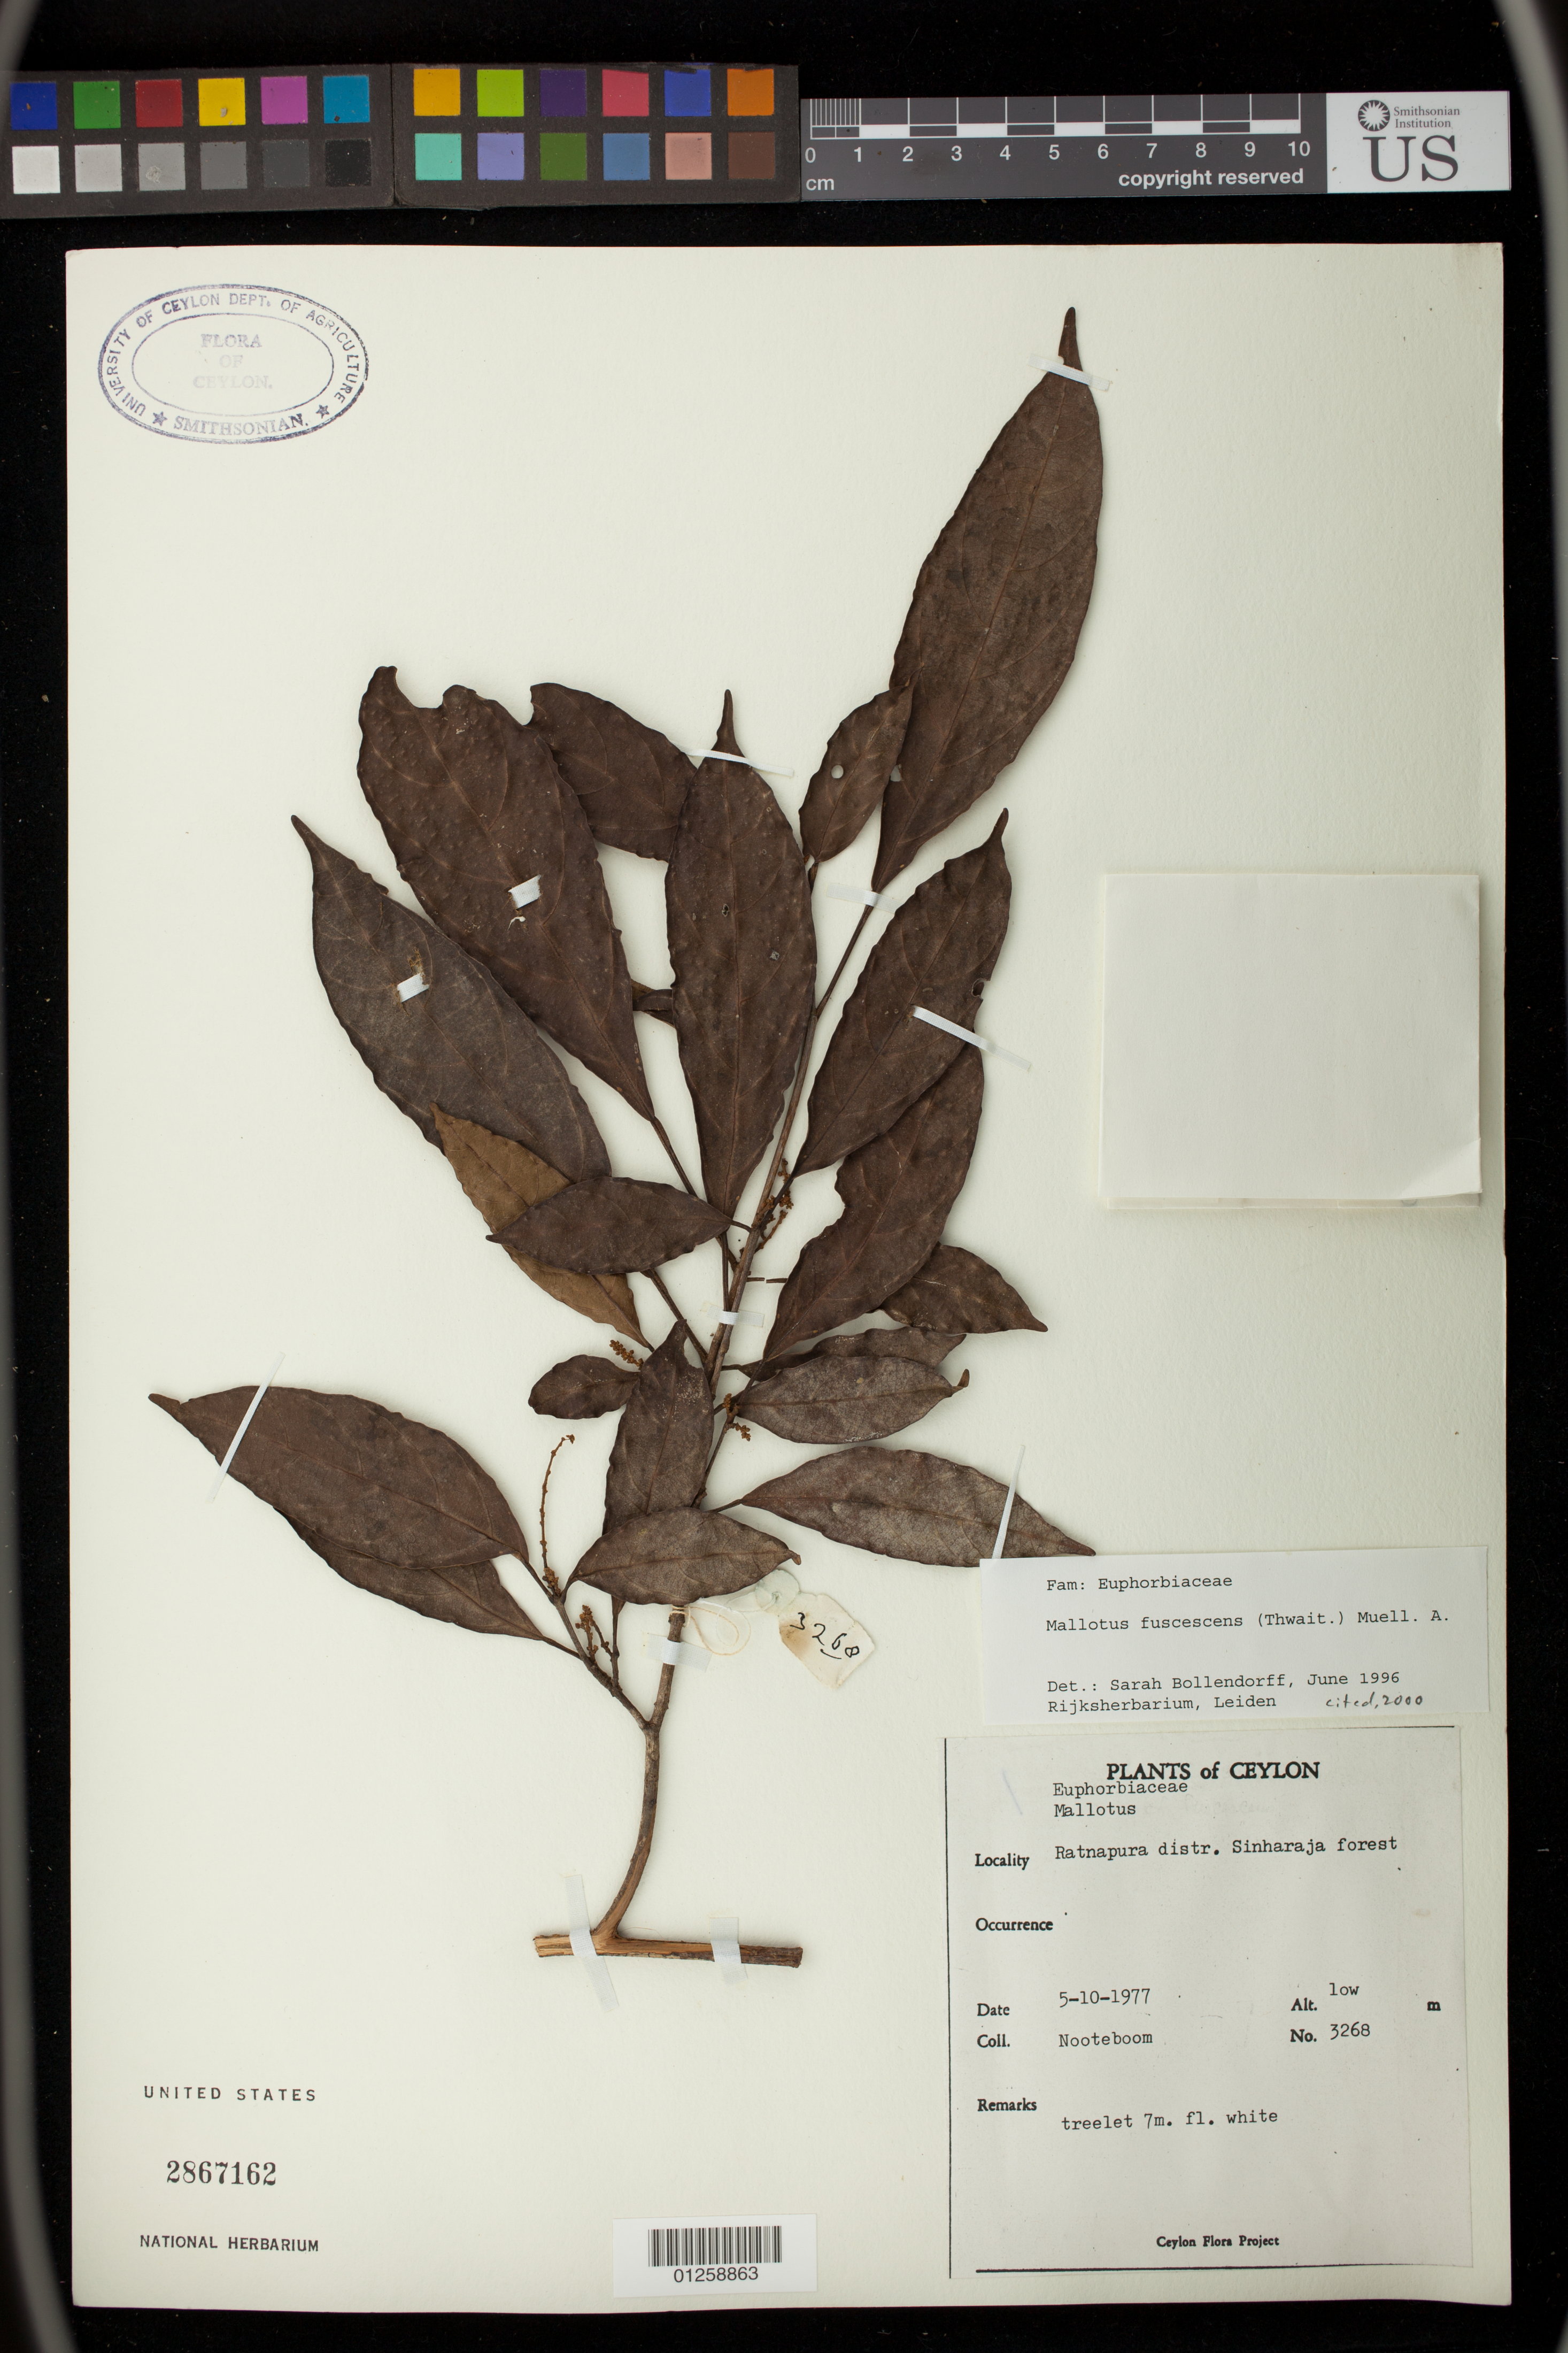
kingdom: Plantae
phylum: Tracheophyta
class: Magnoliopsida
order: Malpighiales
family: Euphorbiaceae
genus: Mallotus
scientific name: Mallotus fuscescens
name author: (Thwaites) Müll. Arg.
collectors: H. P. Nooteboom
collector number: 3268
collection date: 1977-05-10 or 1977-10-05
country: Sri Lanka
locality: Ratnapura distr. Sinharaja forest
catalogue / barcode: US 2867162